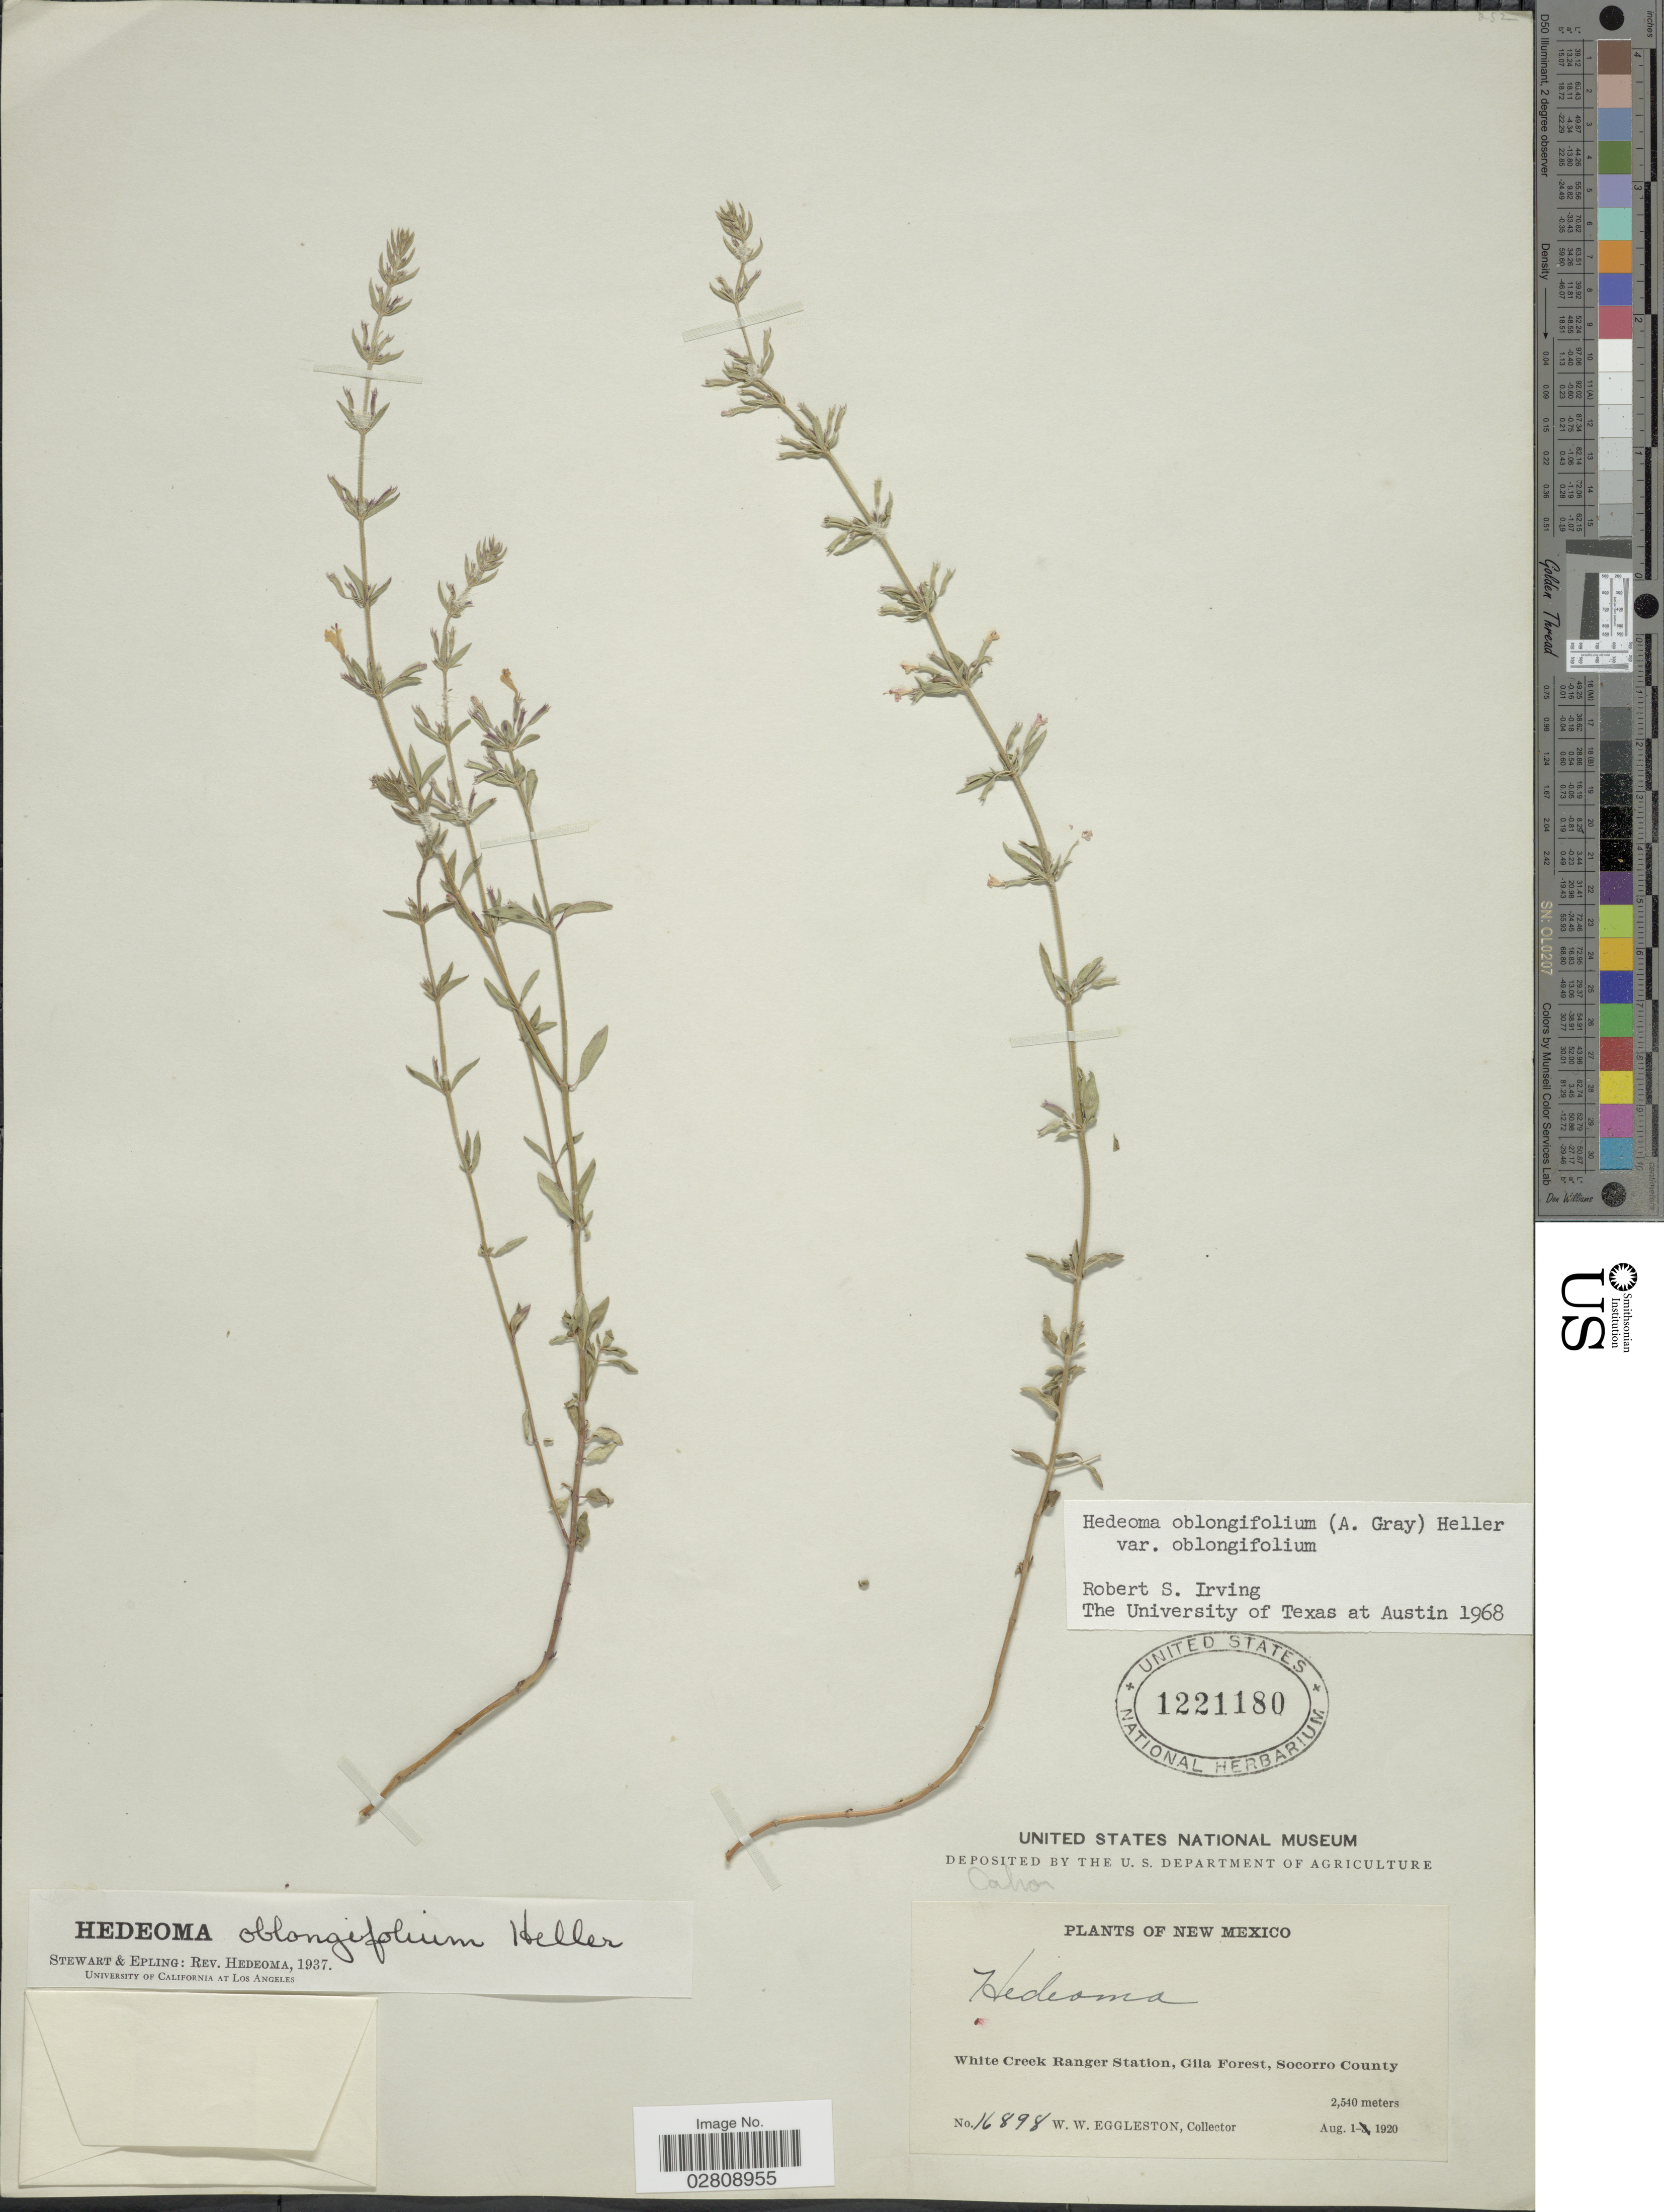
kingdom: Plantae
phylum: Tracheophyta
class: Magnoliopsida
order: Lamiales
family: Lamiaceae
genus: Hedeoma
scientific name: Hedeoma oblongifolia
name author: (A. Gray) A. Heller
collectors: W. W. Eggleston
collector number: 16898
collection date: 1920-08-01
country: United States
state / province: New Mexico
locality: White Creek Ranger Station, Gila Forest, Socorro County. Catron.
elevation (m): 2540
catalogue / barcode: US 1221180